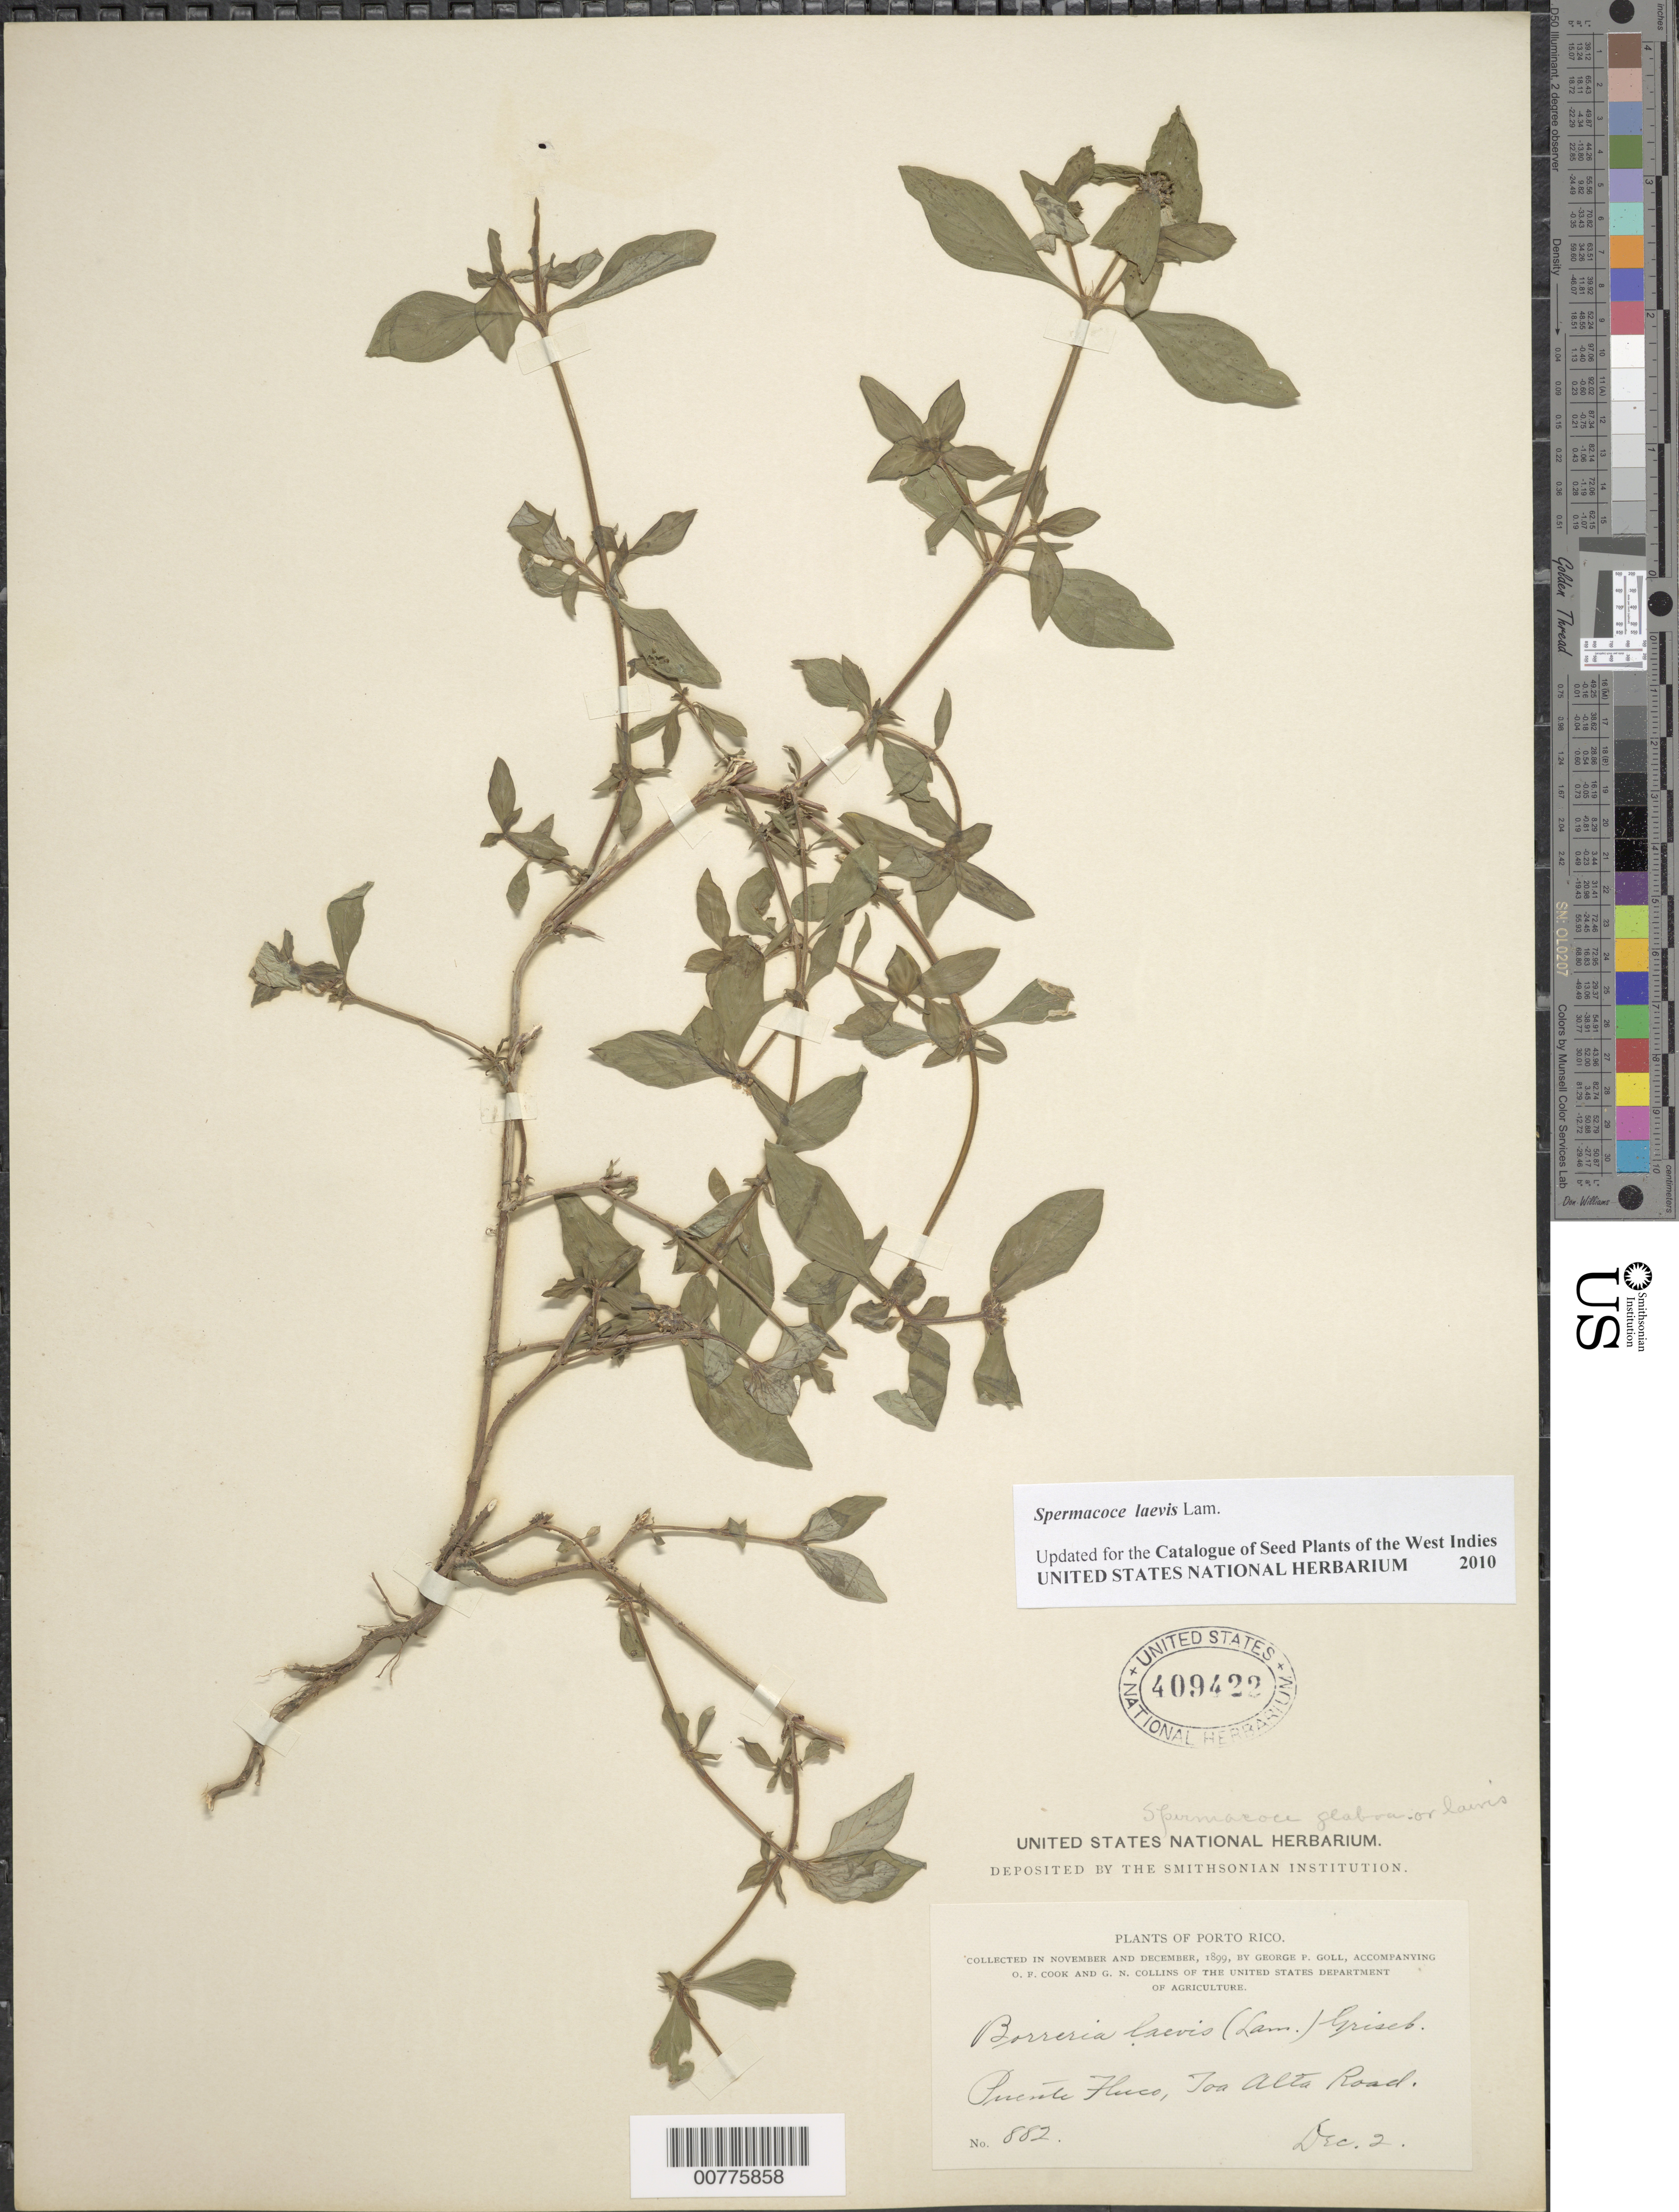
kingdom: Plantae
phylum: Tracheophyta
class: Magnoliopsida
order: Gentianales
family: Rubiaceae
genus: Spermacoce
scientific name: Spermacoce laevis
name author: Lam.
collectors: G. Goll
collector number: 882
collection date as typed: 02 Dec 1899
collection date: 1899-12-02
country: Puerto Rico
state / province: Toa Alta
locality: Puente Huco, Toa Alta Road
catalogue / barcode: US 409422